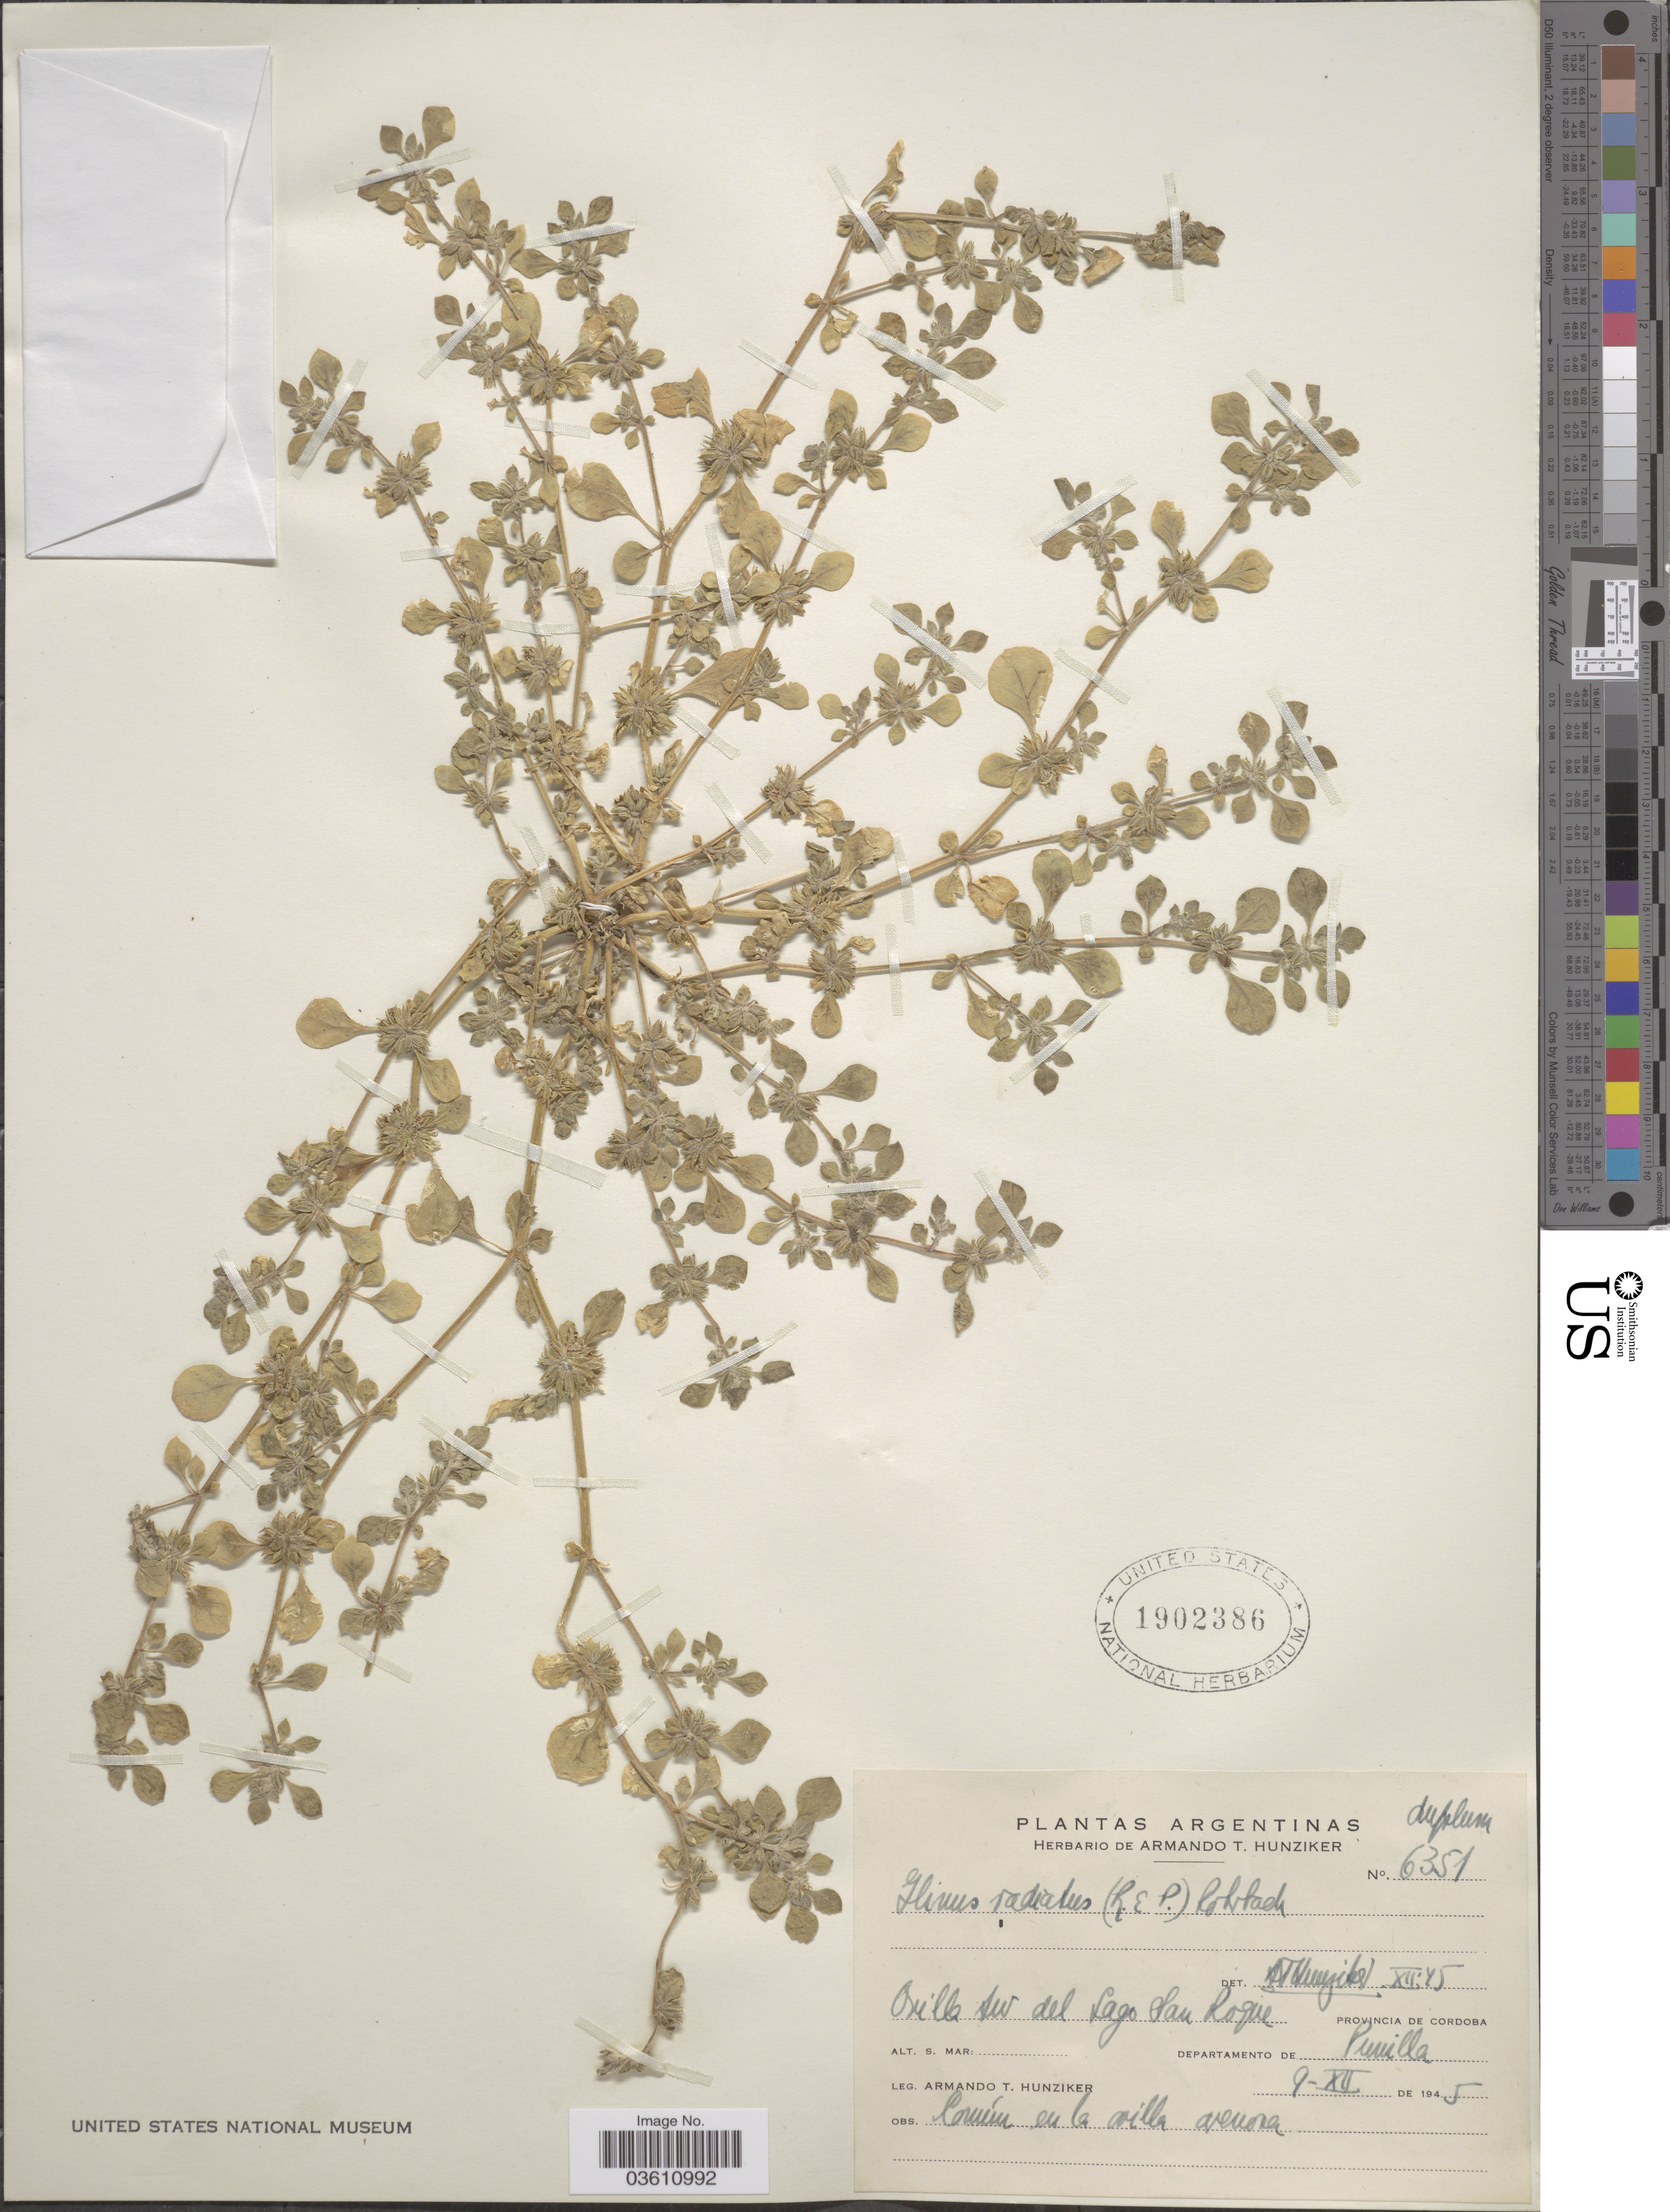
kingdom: Plantae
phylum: Tracheophyta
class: Magnoliopsida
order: Caryophyllales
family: Molluginaceae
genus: Glinus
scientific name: Glinus radiatus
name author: (Ruiz & Pav.) Rohrb.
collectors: A. T. Hunziker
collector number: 6351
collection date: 1945-12-09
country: Argentina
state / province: Cordoba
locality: Orilla sur del Lago San Roque. Departamento de Punilla.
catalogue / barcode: US 1902386